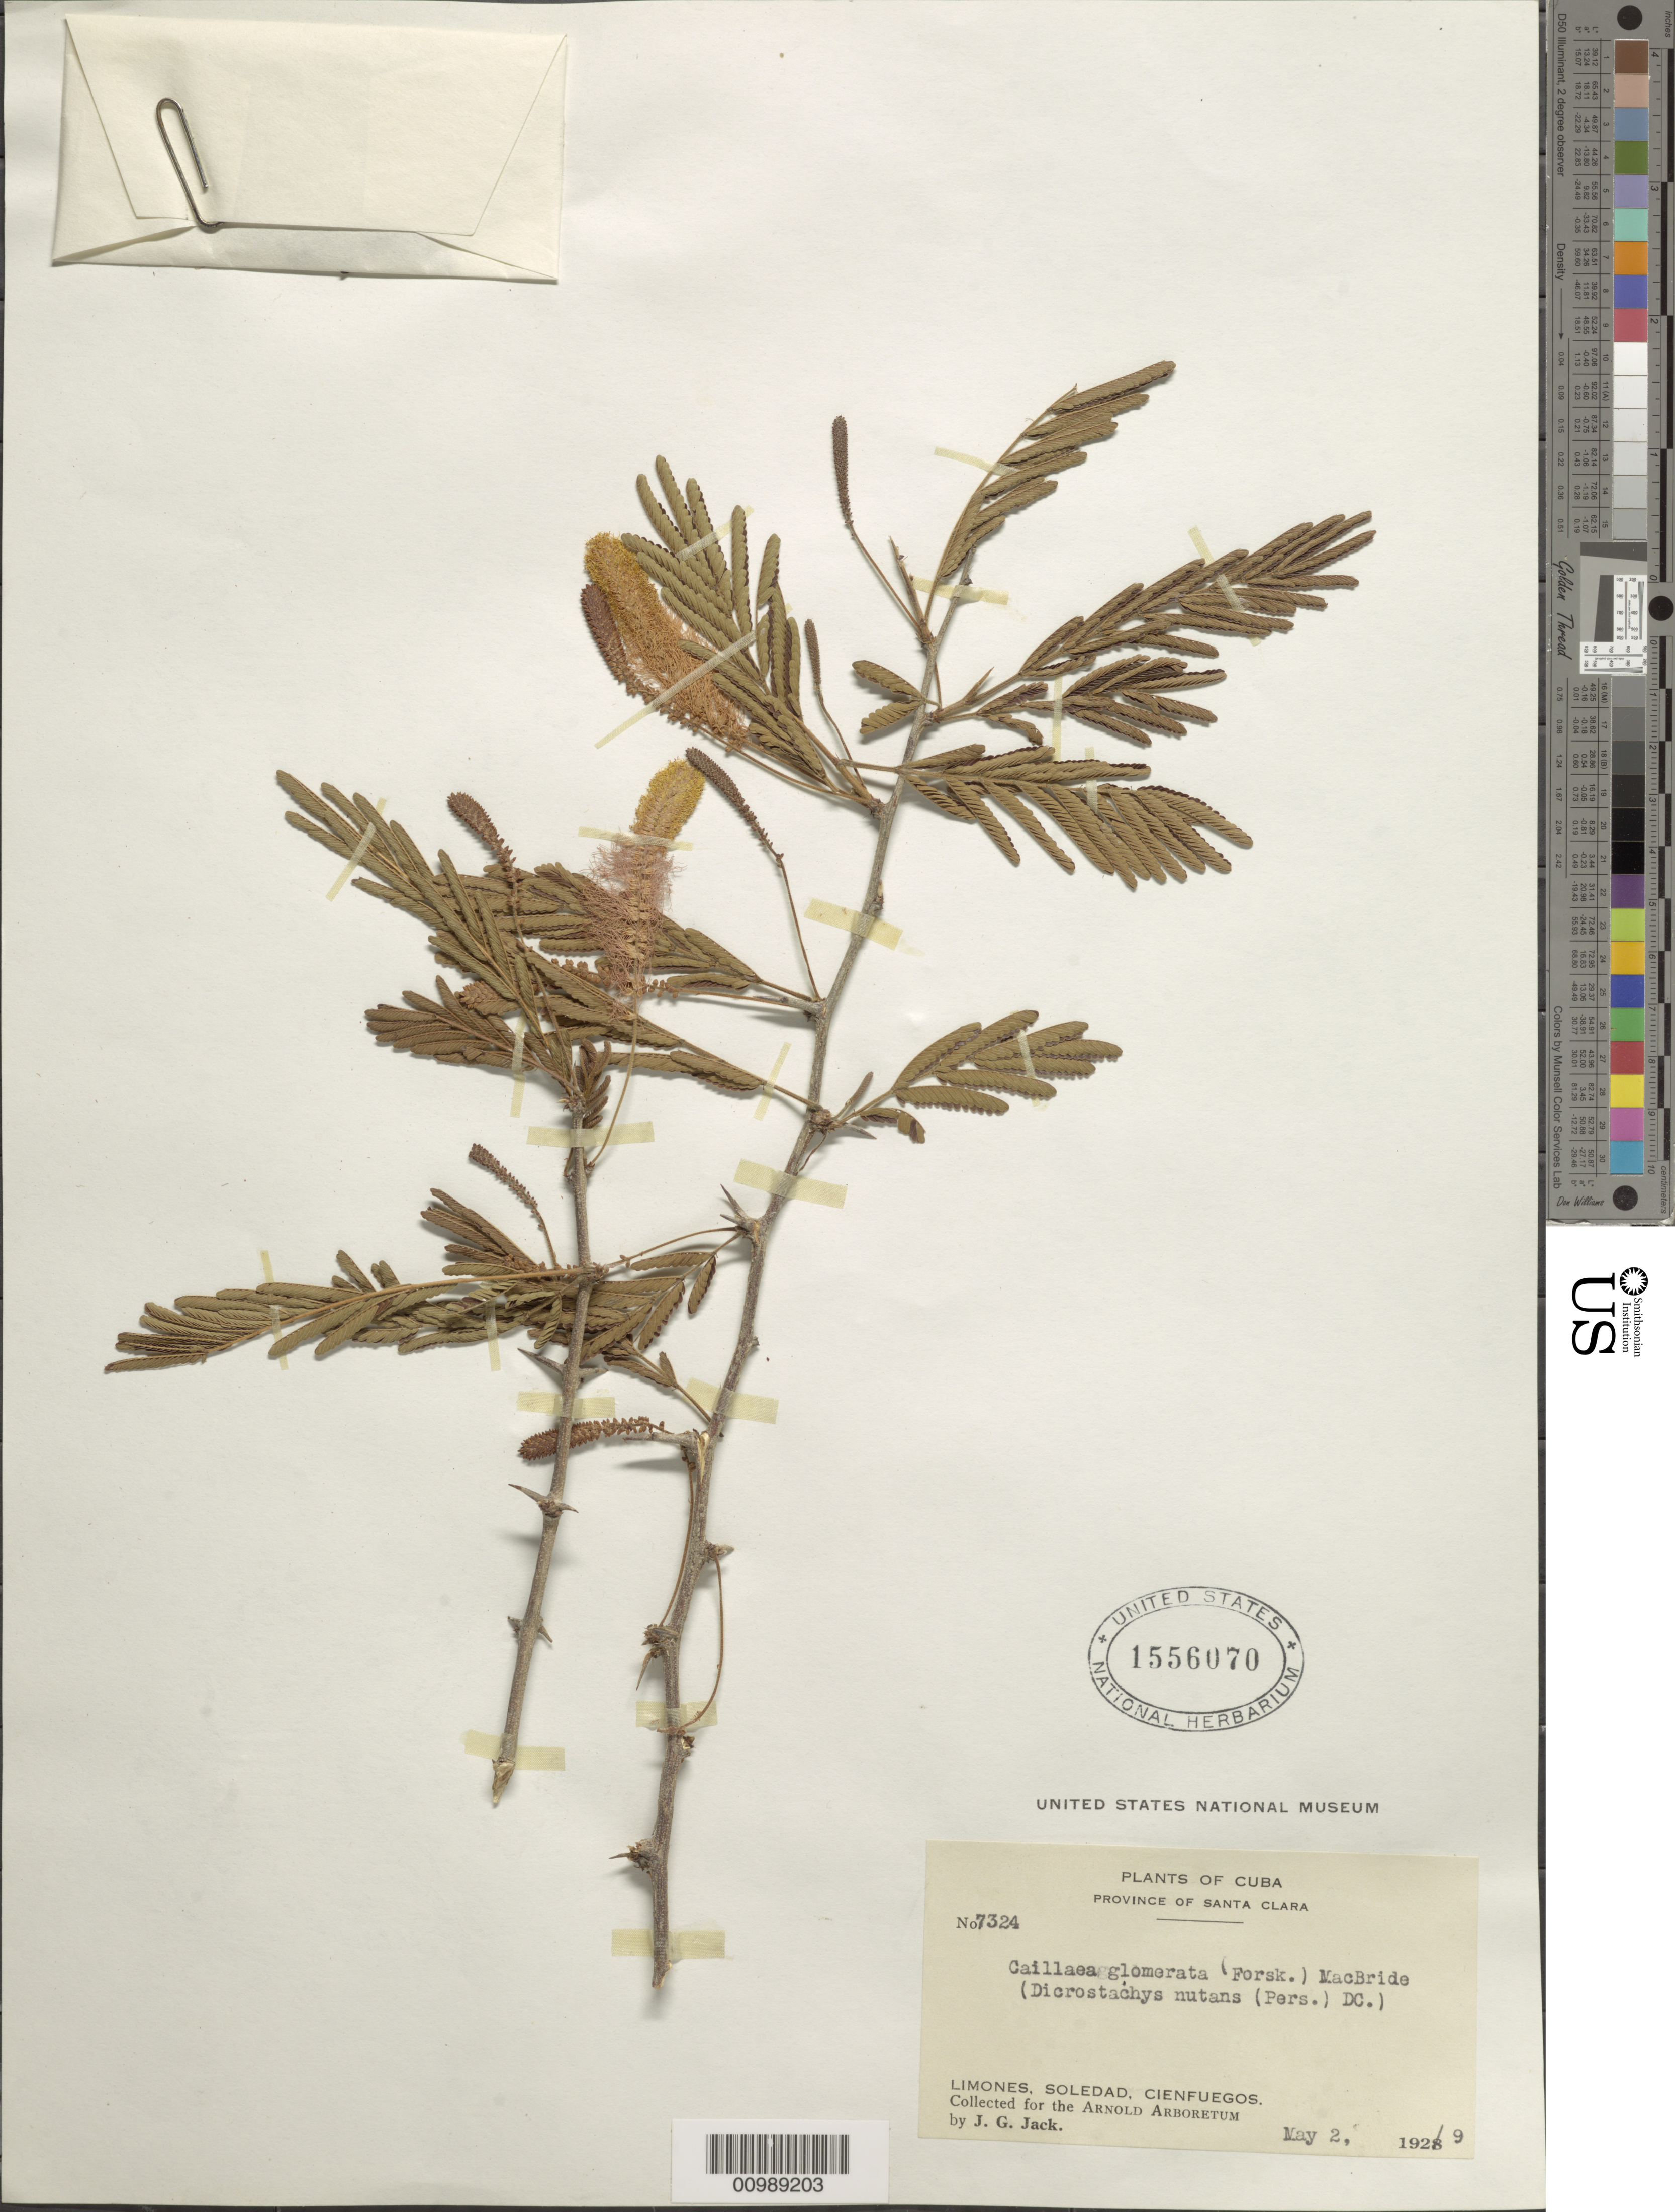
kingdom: Plantae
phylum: Tracheophyta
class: Magnoliopsida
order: Fabales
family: Fabaceae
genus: Dichrostachys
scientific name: Dichrostachys glomerata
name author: (Forssk.) Chiov.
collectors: J. G. Jack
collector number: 7324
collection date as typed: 02 May 1929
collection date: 1929-05-02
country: Cuba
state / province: Cienfuegos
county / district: Santa Clara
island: Cuba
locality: Limones, Soledad, Cienfuegos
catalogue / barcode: US 1556070